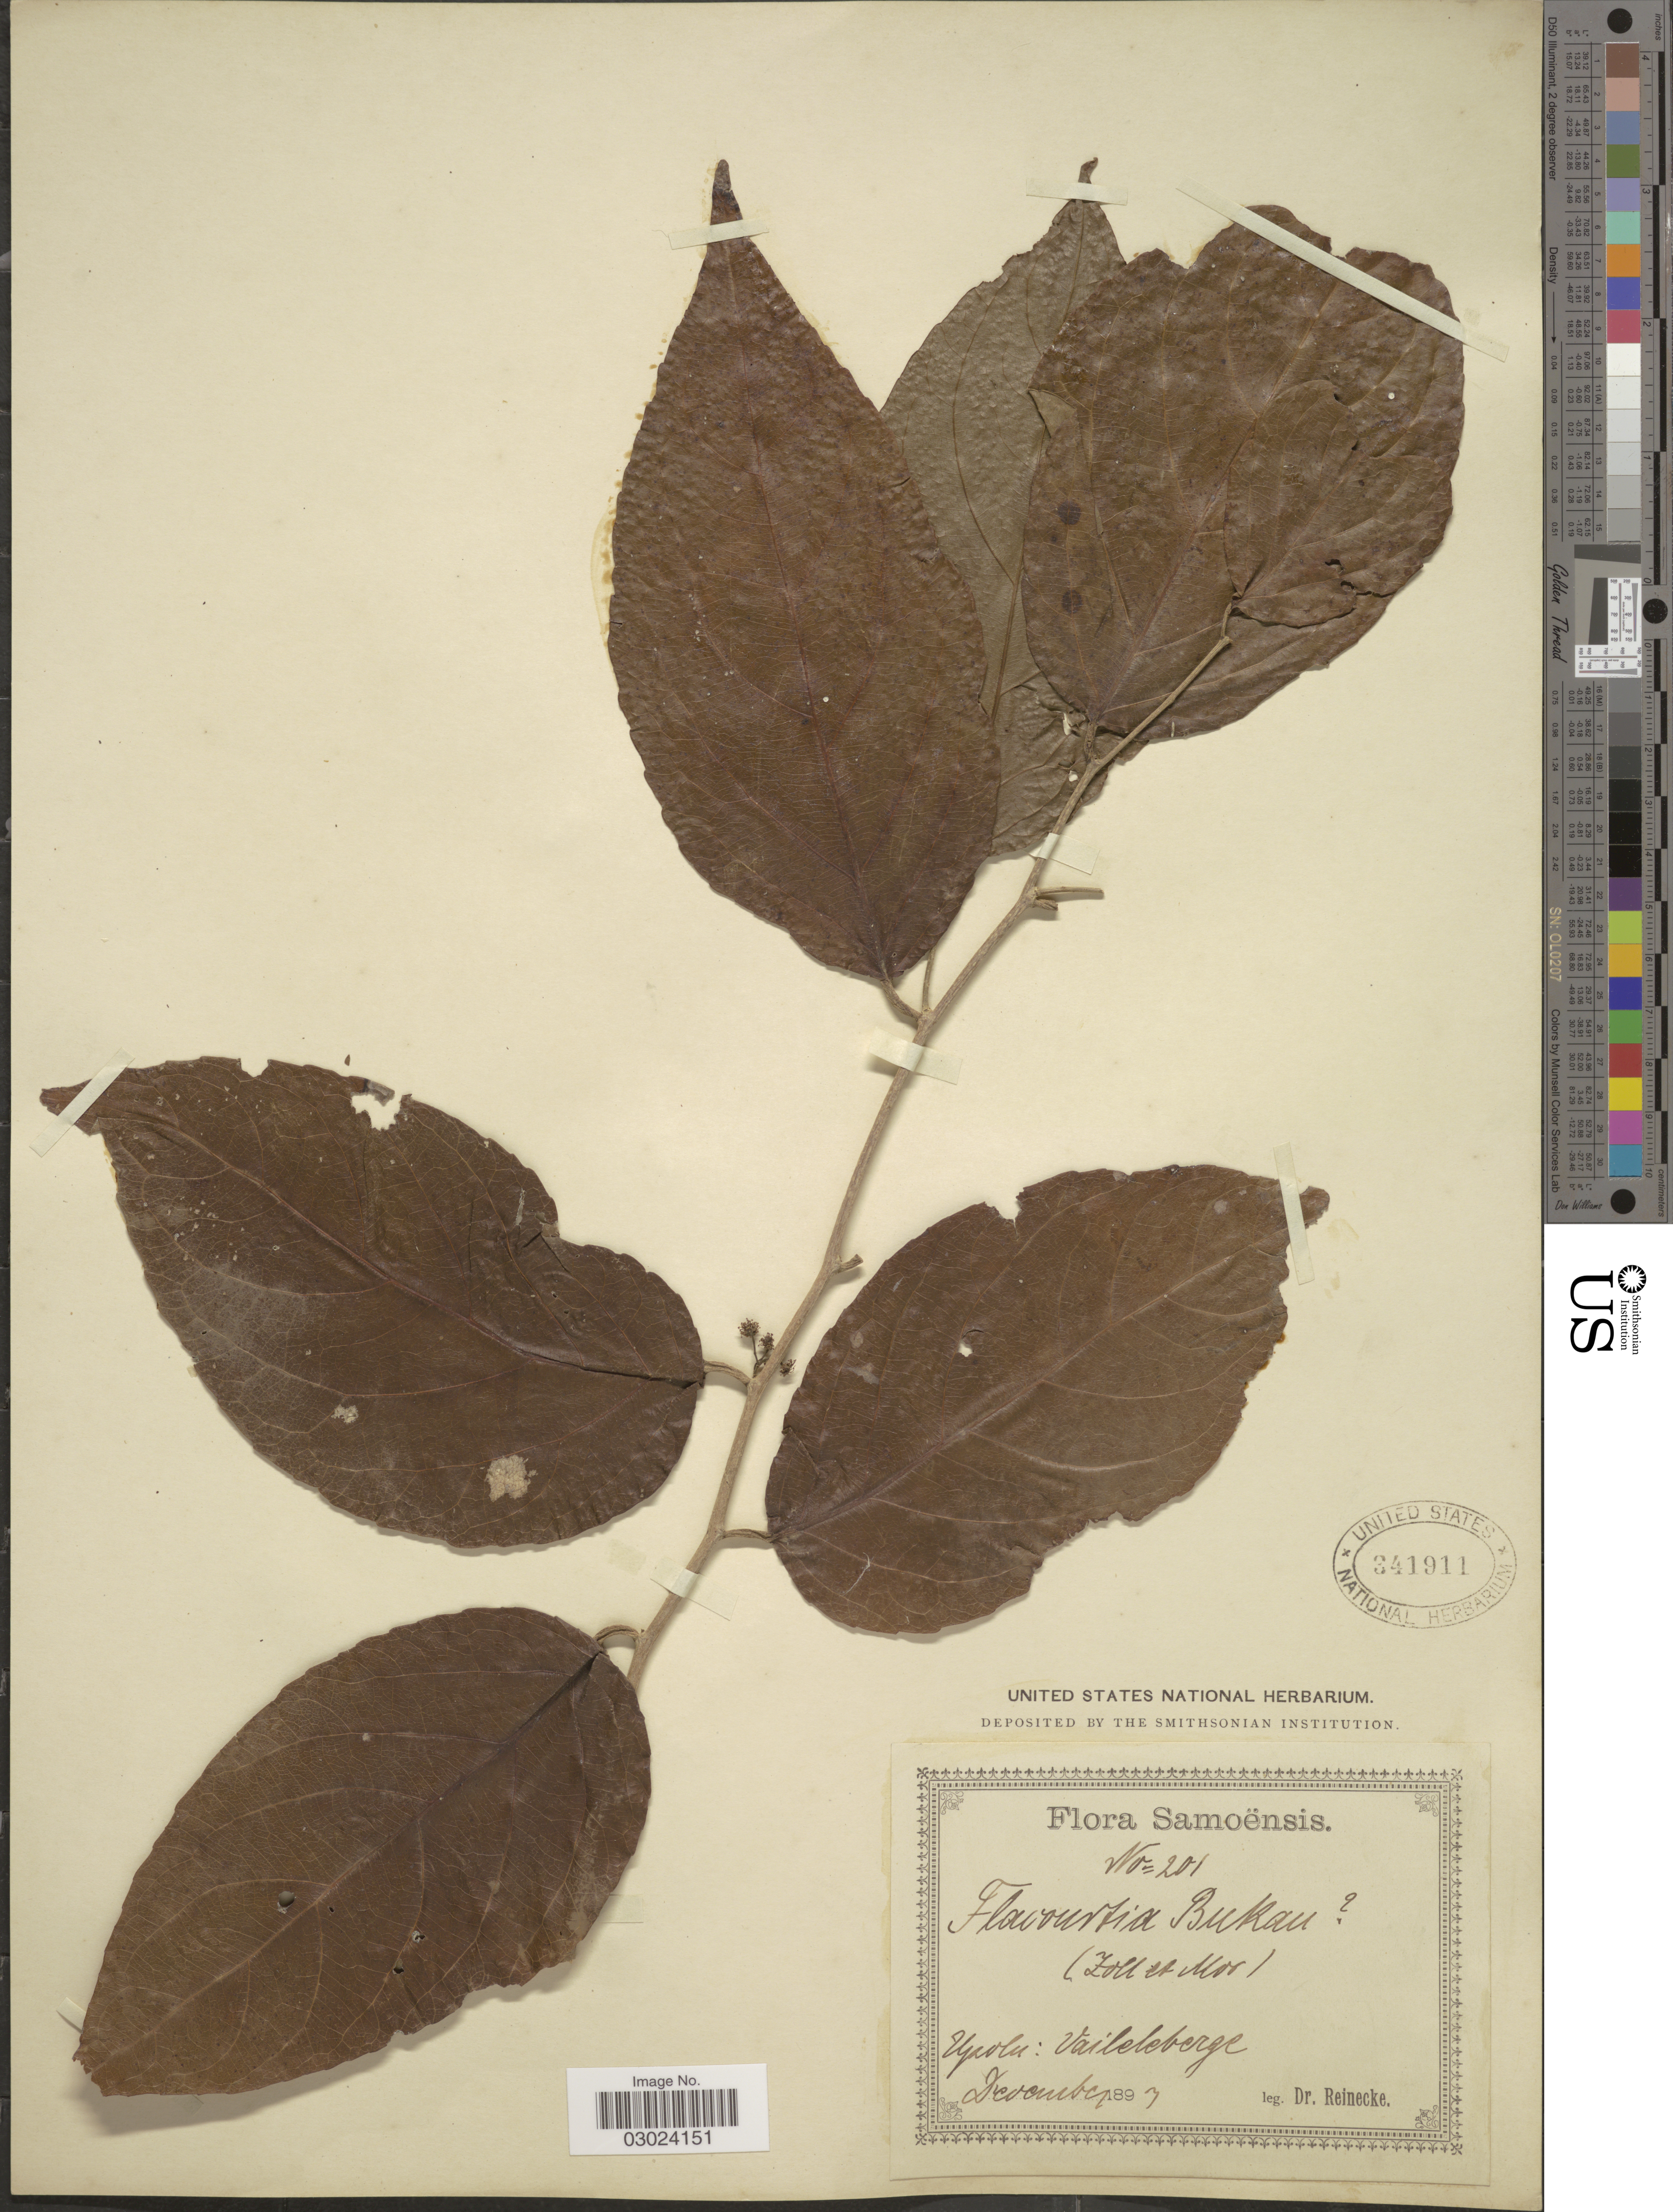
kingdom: Plantae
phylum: Tracheophyta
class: Magnoliopsida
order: Malpighiales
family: Salicaceae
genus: Flacourtia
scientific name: Flacourtia rukam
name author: Zoll. & Moritzi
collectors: -- Reinecke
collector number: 201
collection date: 1897-12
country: Samoa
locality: Samoenses. Upolu: Vaileleberge.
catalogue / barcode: US 341911